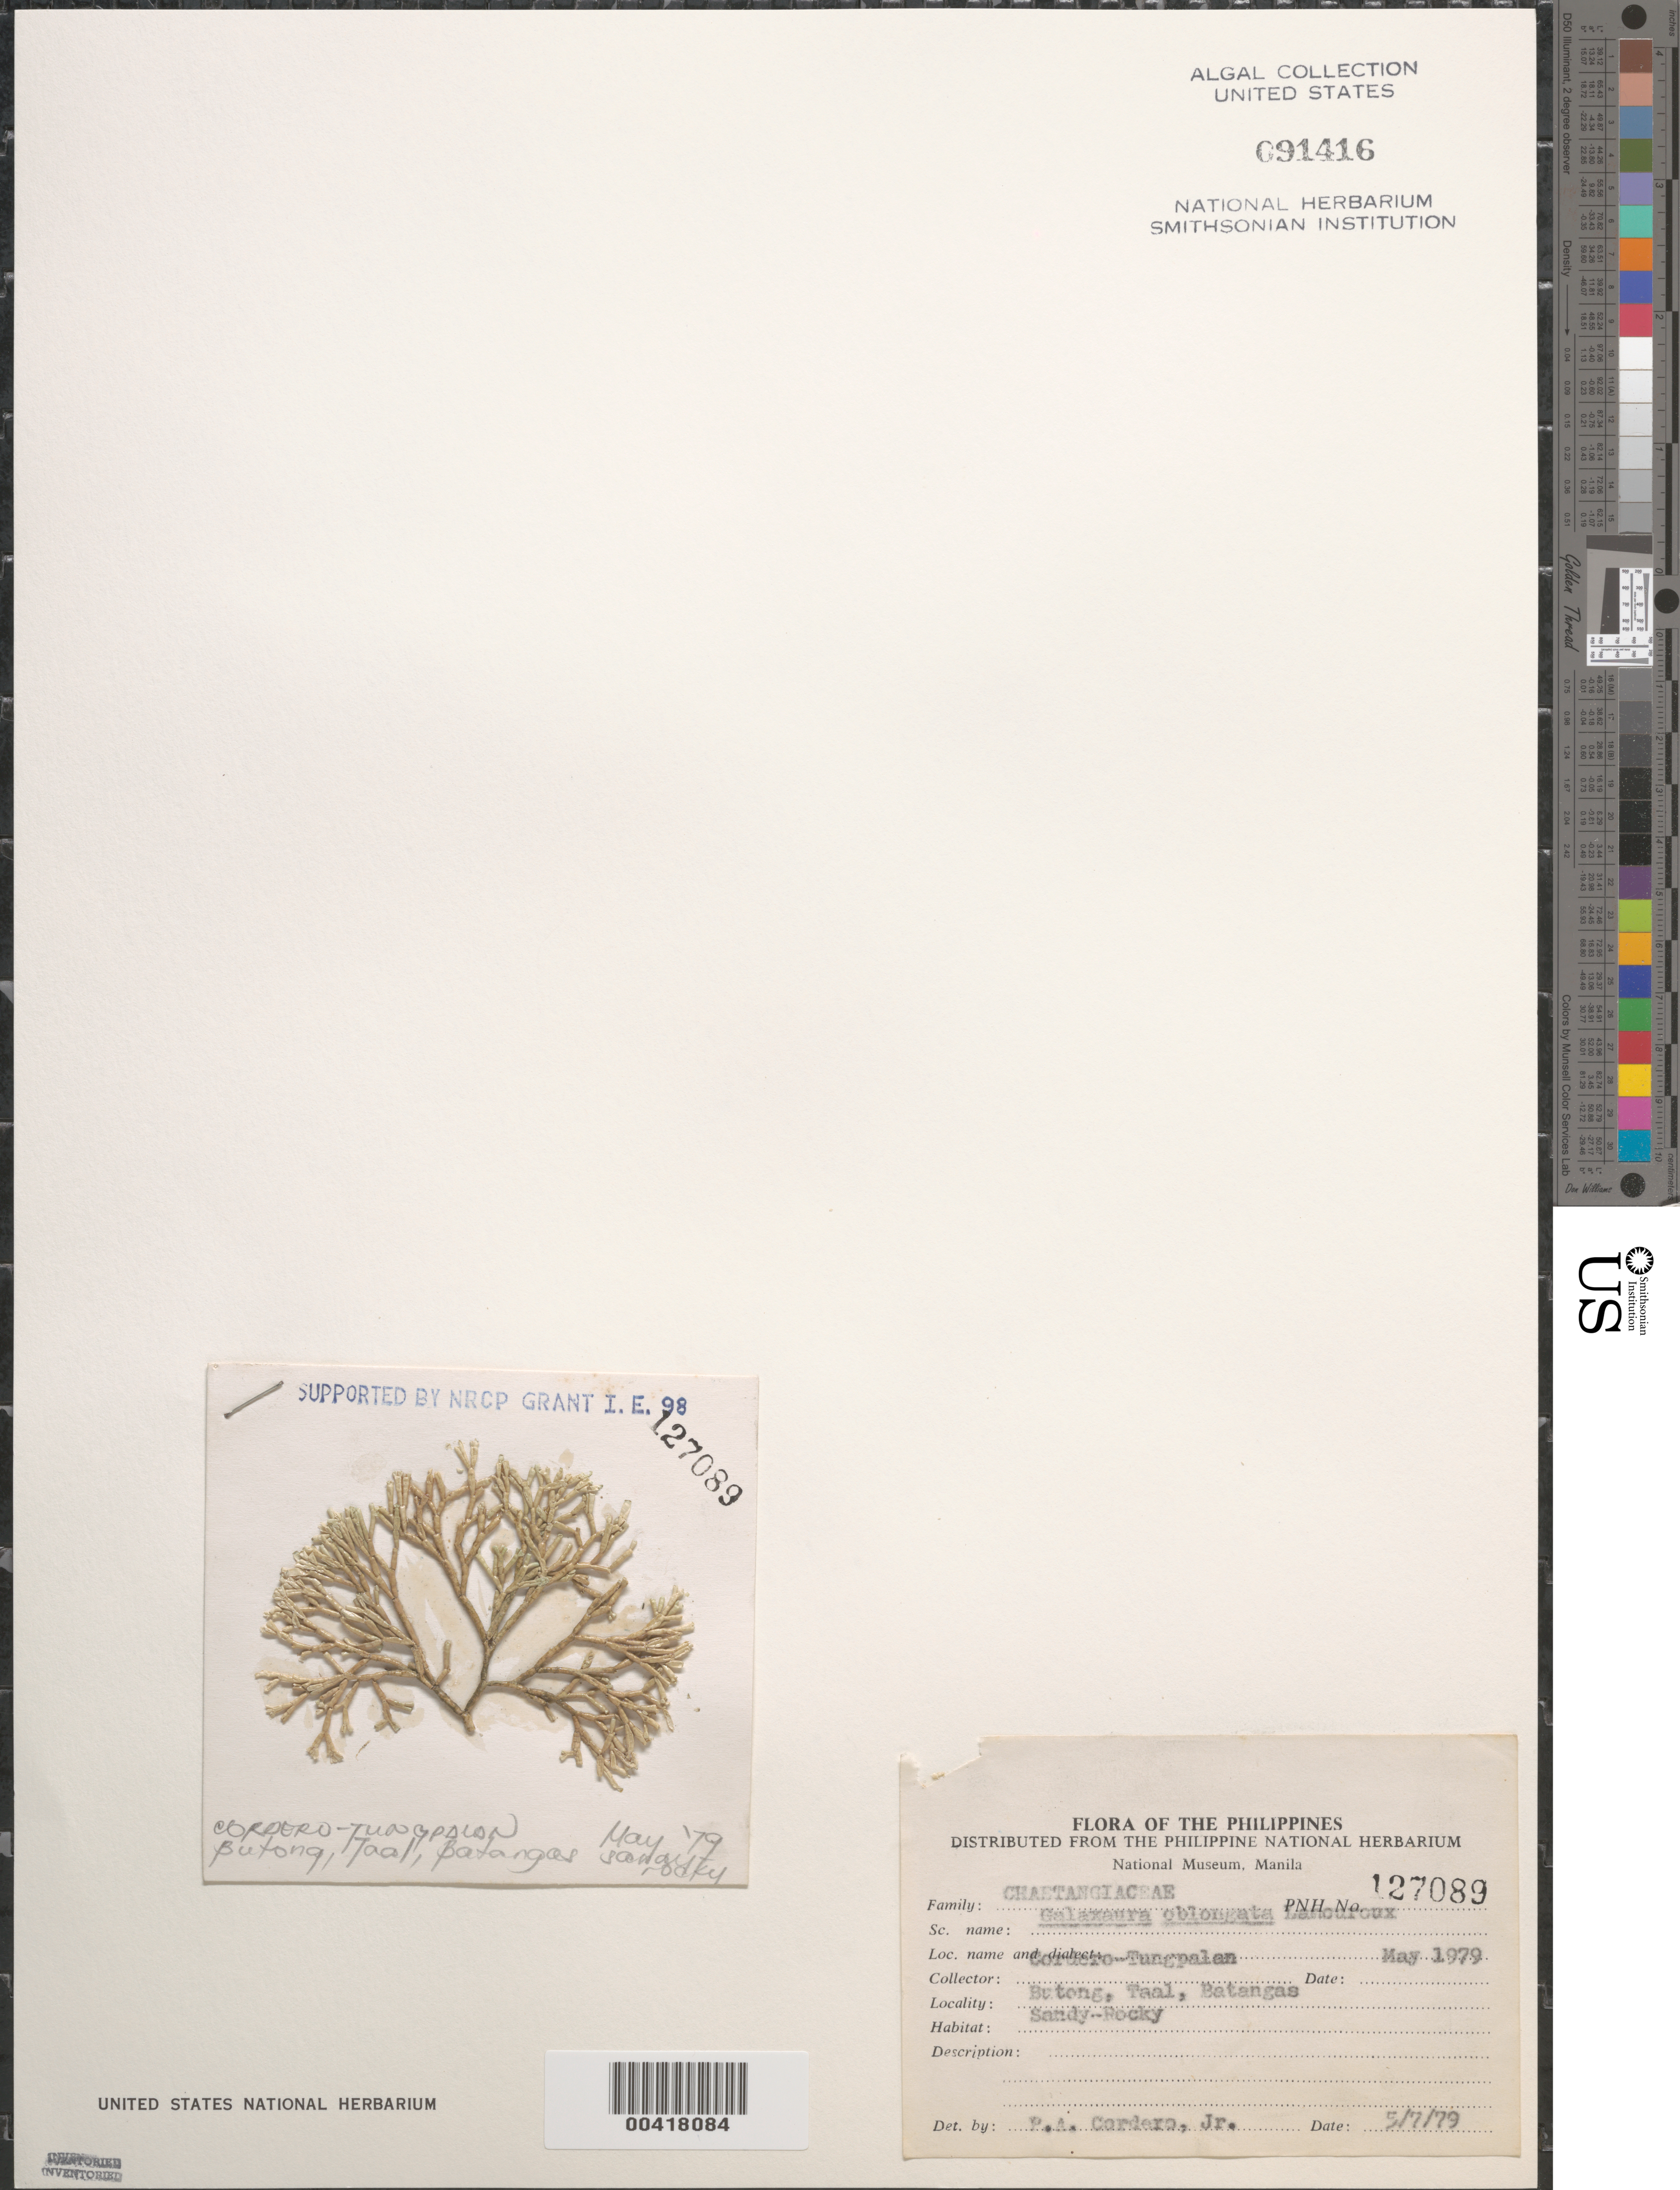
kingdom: Plantae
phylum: Rhodophyta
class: Florideophyceae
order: Nemaliales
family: Galaxauraceae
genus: Tricleocarpa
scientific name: Tricleocarpa fragilis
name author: (L.) Huisman & R.A. Towns.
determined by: Algae name updating Project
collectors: P. A. Cordero & A. Tungpalan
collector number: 127089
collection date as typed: May 1979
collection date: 1979-05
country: Philippines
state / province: Calabarzon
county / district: Batangas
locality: Butong, taal, batangas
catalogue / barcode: US 91416